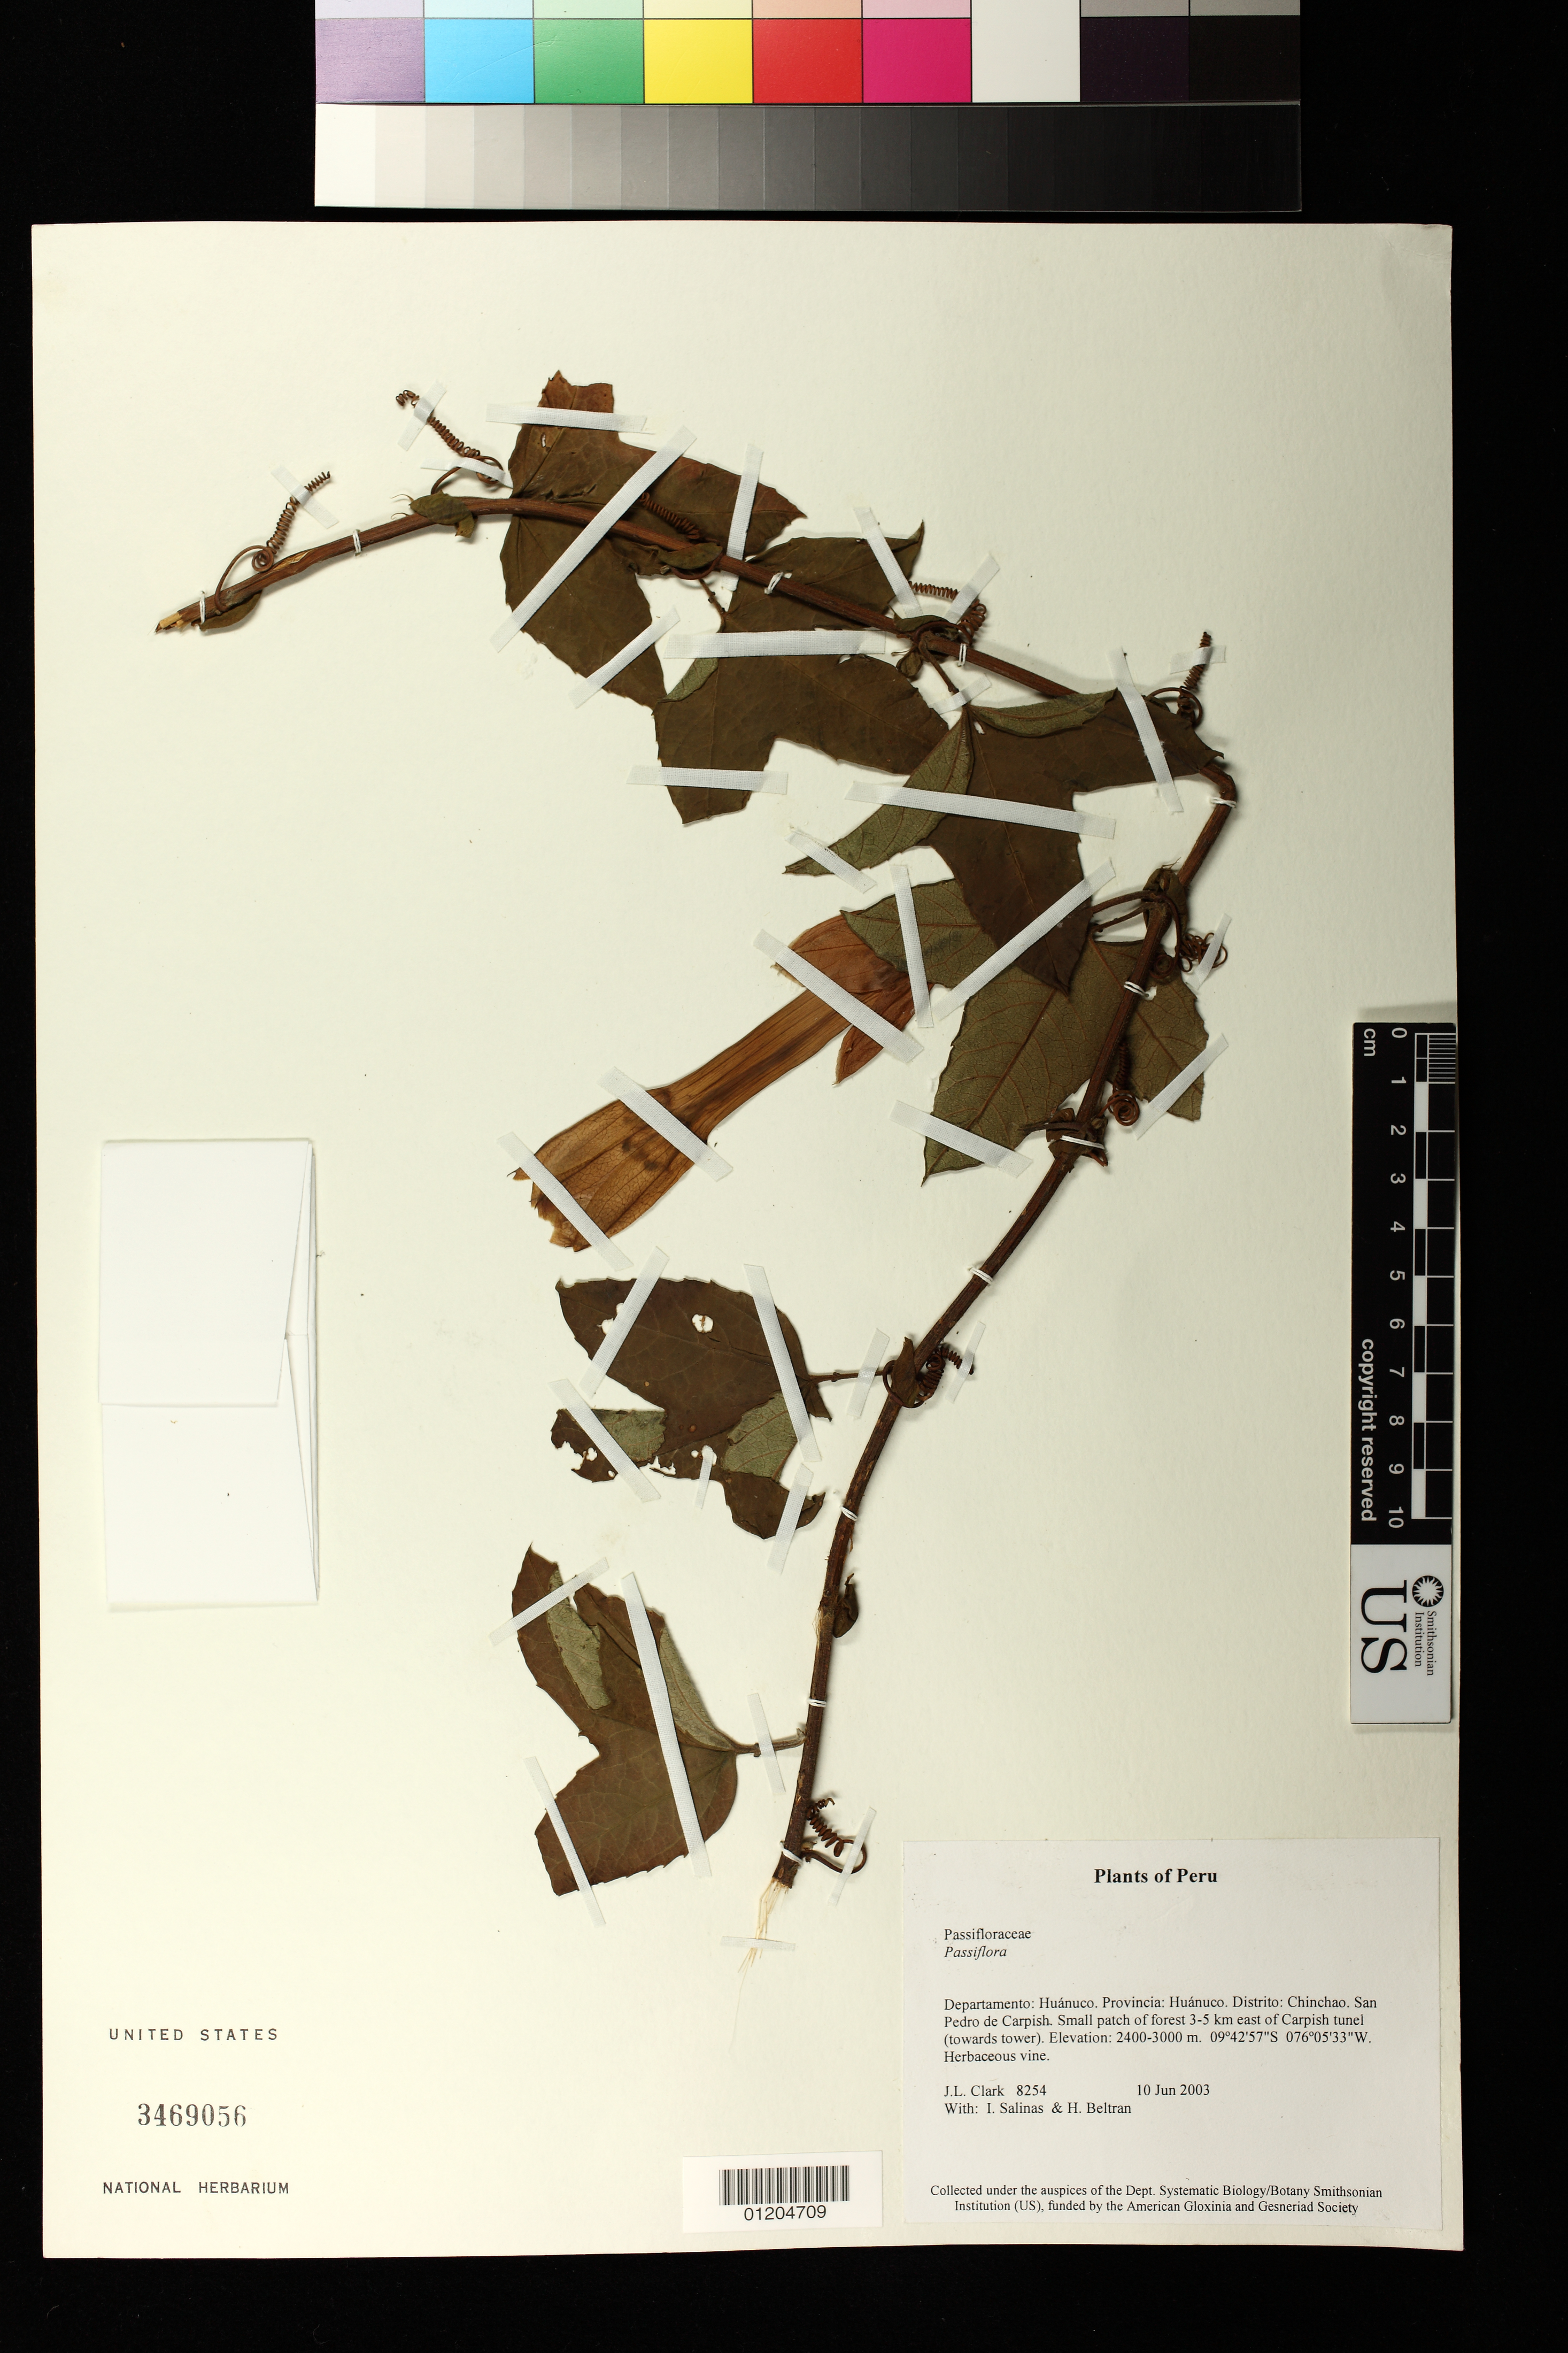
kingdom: Plantae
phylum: Tracheophyta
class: Magnoliopsida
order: Malpighiales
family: Passifloraceae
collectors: J. L. Clark, I. Salinas & H. Beltran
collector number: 8254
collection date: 2003-06-10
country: Peru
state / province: Huánuco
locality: Huanuco. Distrito: Chinchao. San Pedro de Carpish. Small patch of forest 3-5 km east of Carpish tunel (towards tower)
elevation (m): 2400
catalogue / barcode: US 3469056